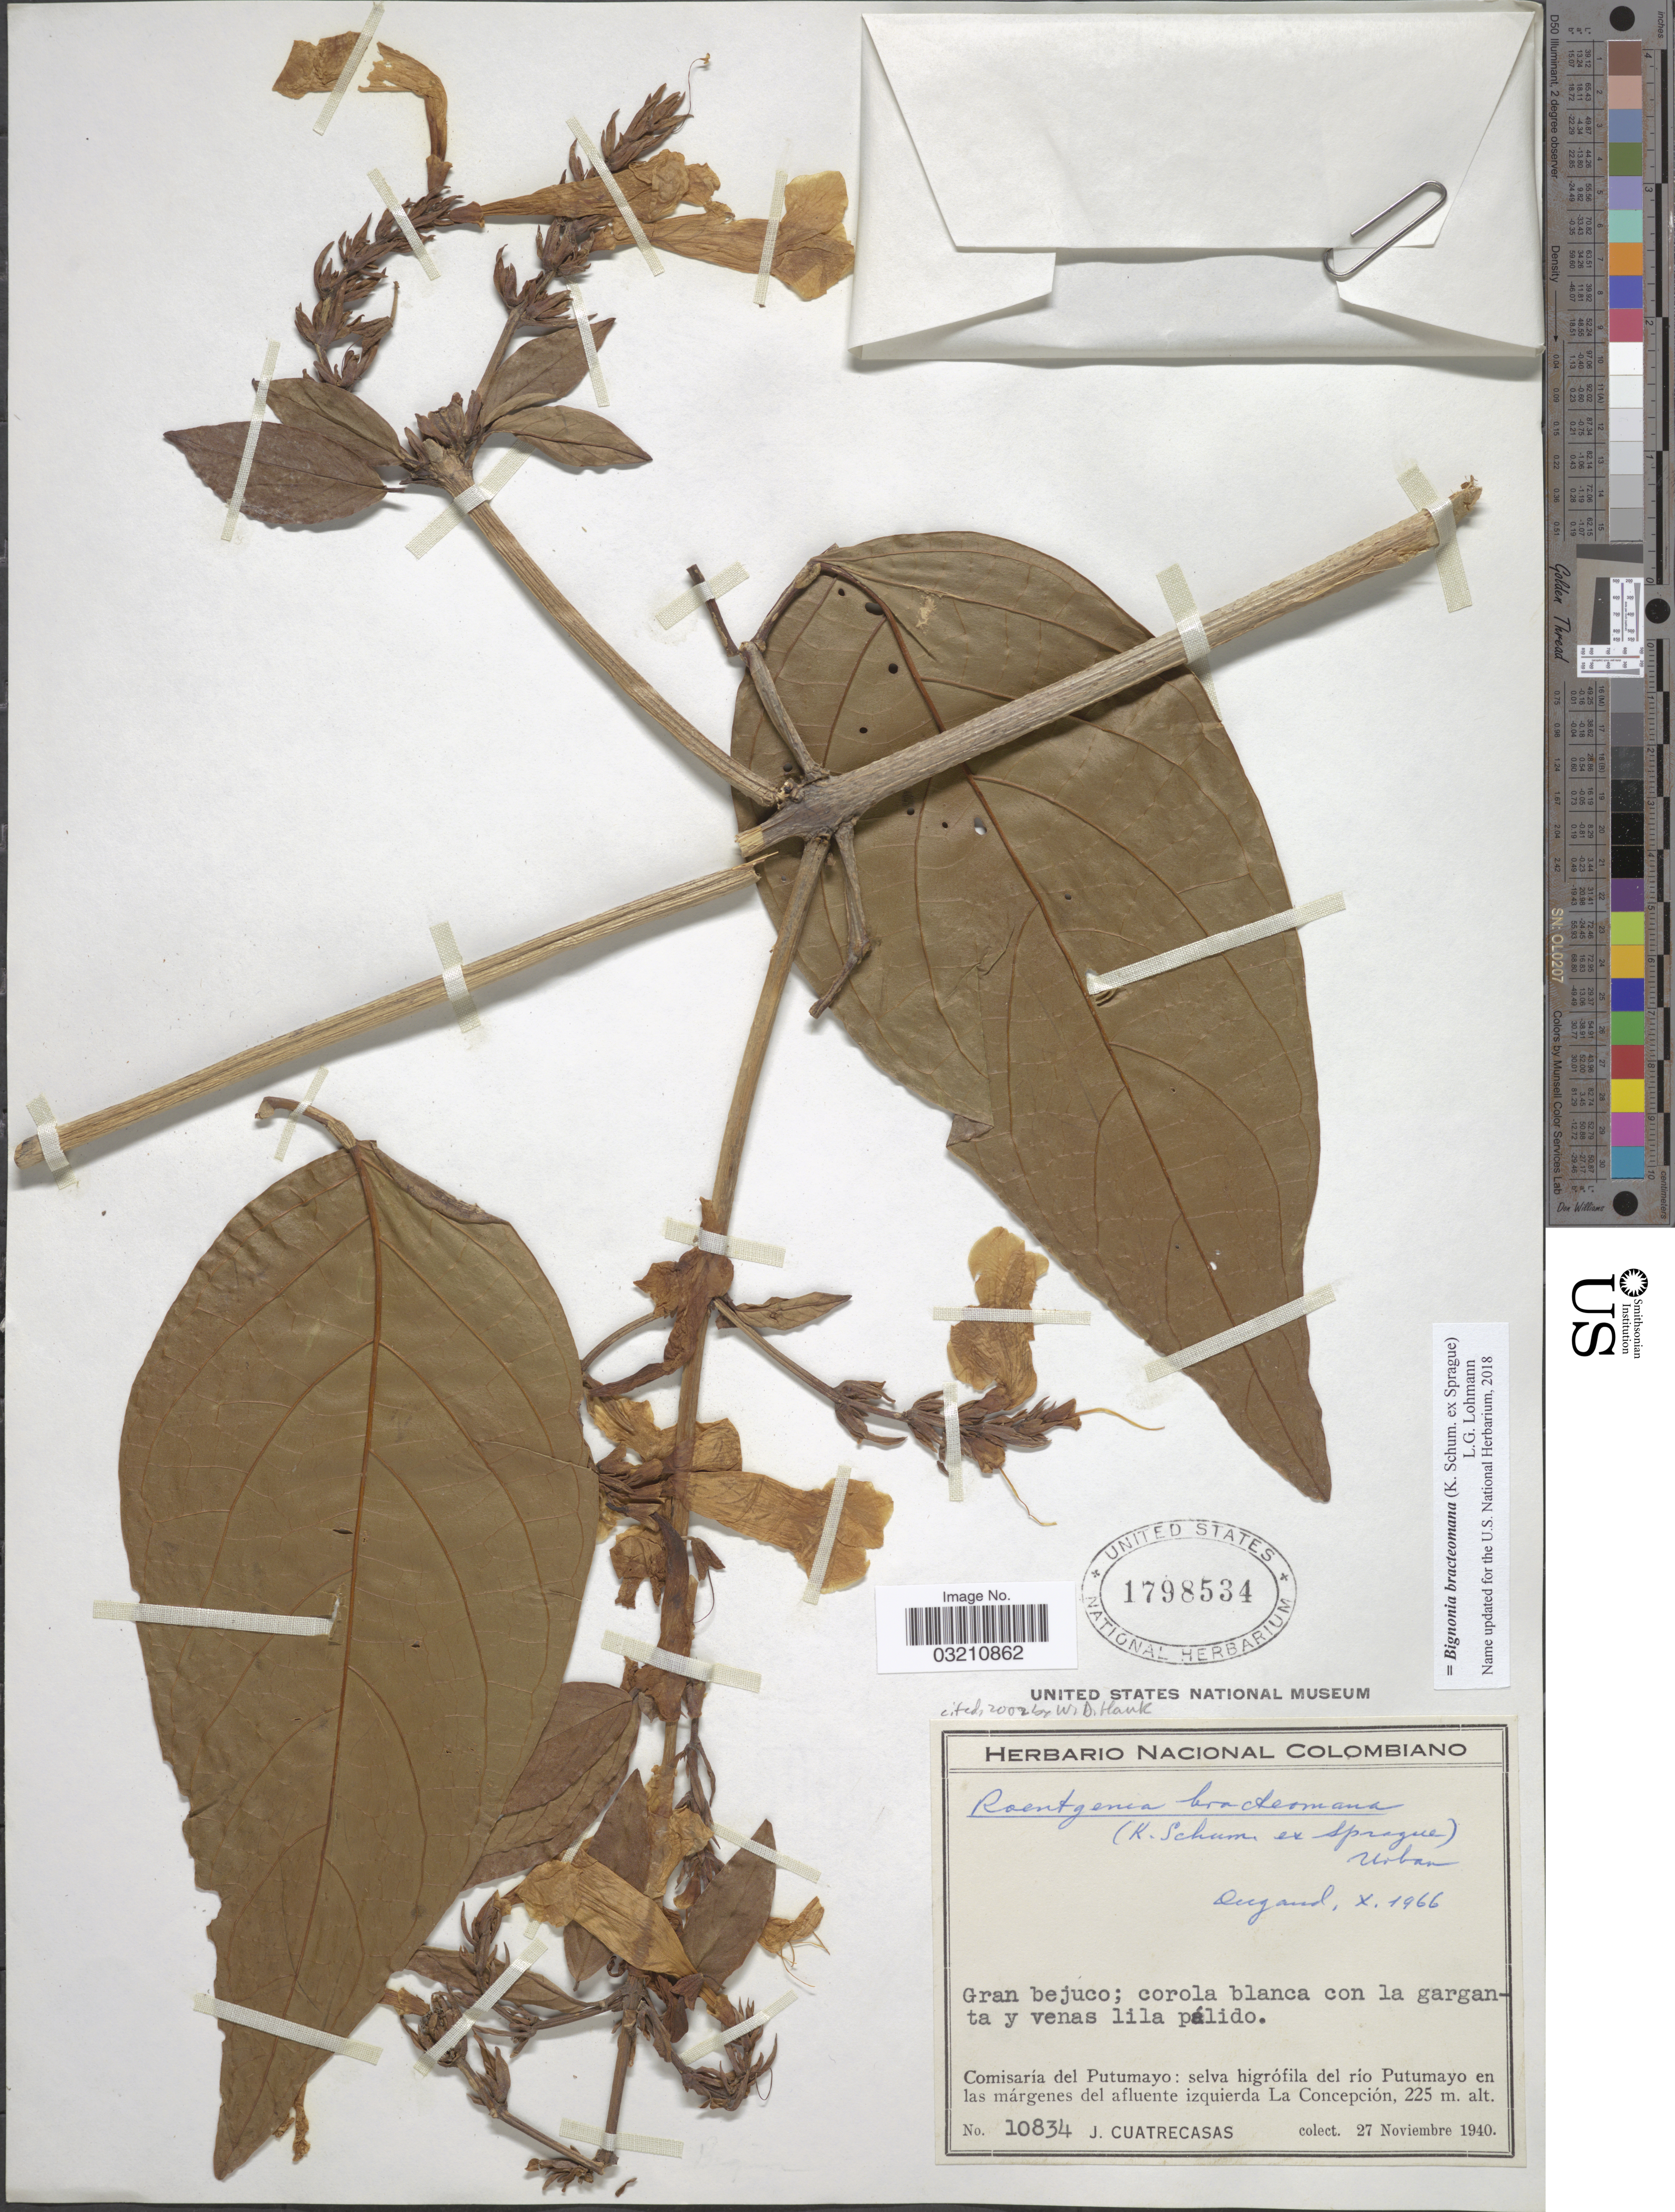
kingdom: Plantae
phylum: Tracheophyta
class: Magnoliopsida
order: Lamiales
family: Bignoniaceae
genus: Bignonia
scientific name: Bignonia bracteomana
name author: L.G. Lohmann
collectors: J. Cuatrecasas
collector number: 10834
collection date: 1940-11-27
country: Colombia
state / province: Putumayo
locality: Comisaría del Putumayo: selva higrófila del río Putumayo en las márgenes del afluente izquierda La Concepción.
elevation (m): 225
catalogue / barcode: US 1798534